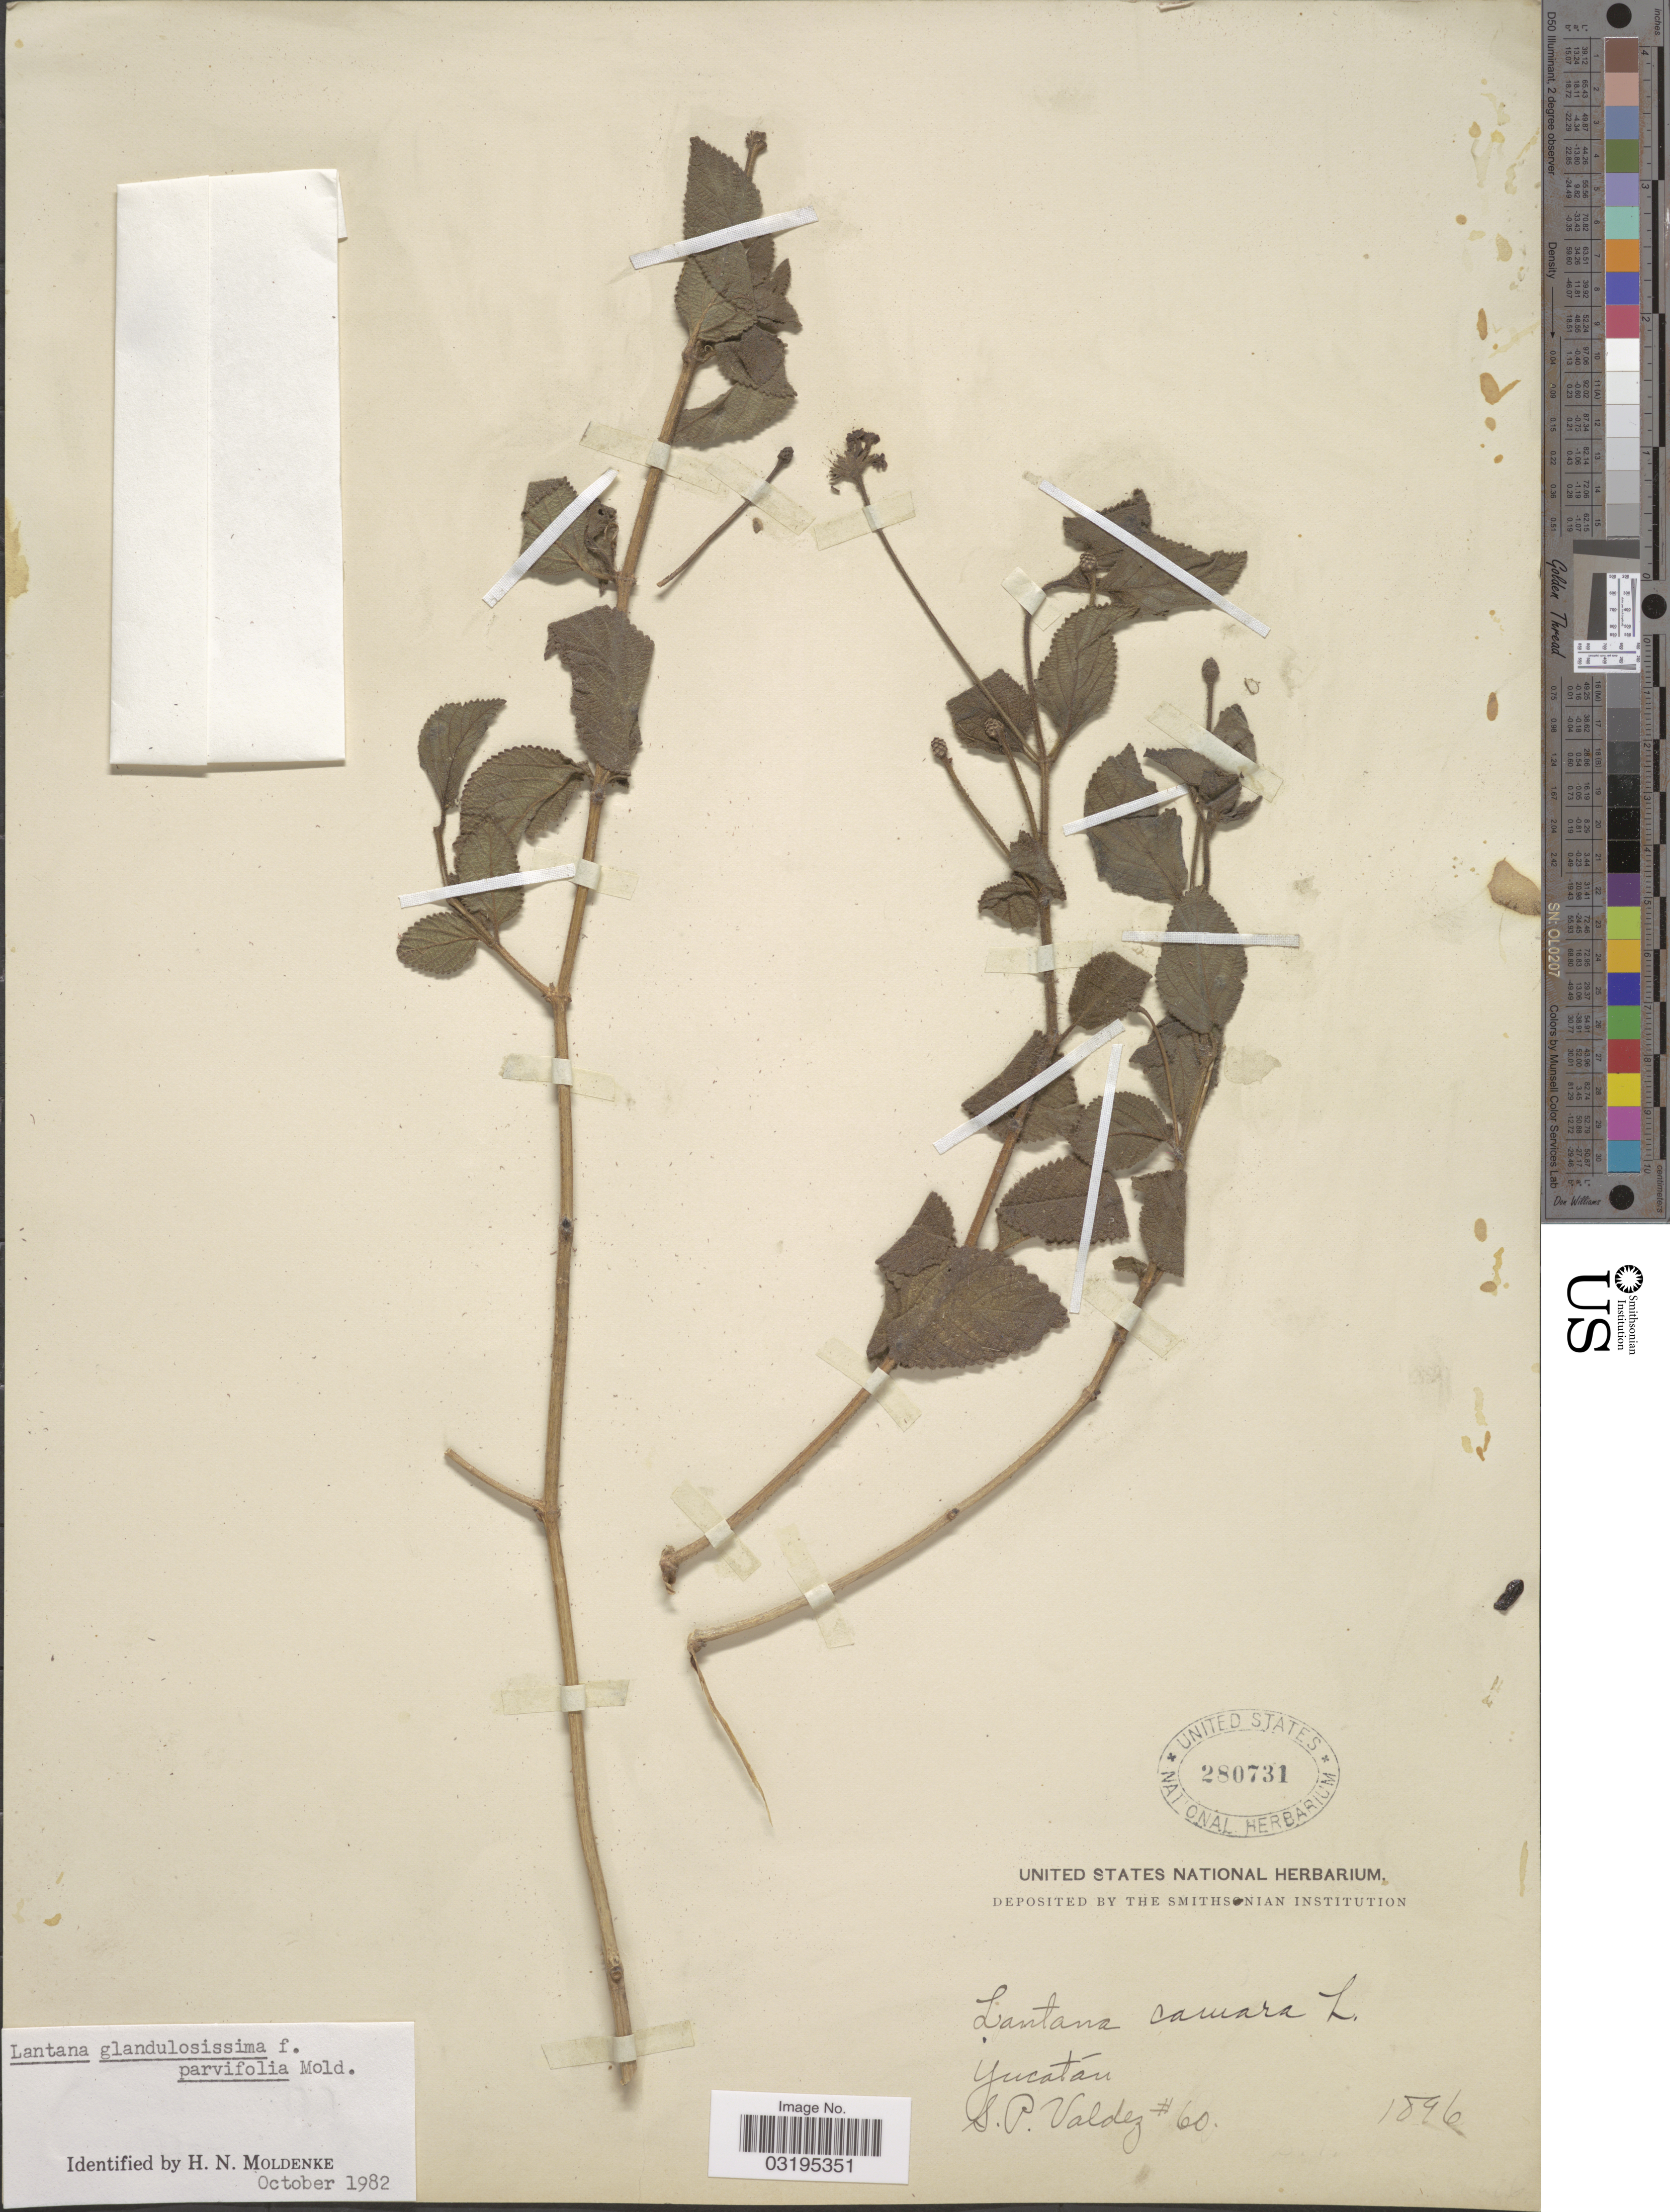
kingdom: Plantae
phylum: Tracheophyta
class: Magnoliopsida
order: Lamiales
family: Verbenaceae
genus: Lantana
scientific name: Lantana glandulosissima f. parvifolia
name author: Hayek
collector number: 60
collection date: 1896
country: Mexico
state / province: Yucatán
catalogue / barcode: US 280731